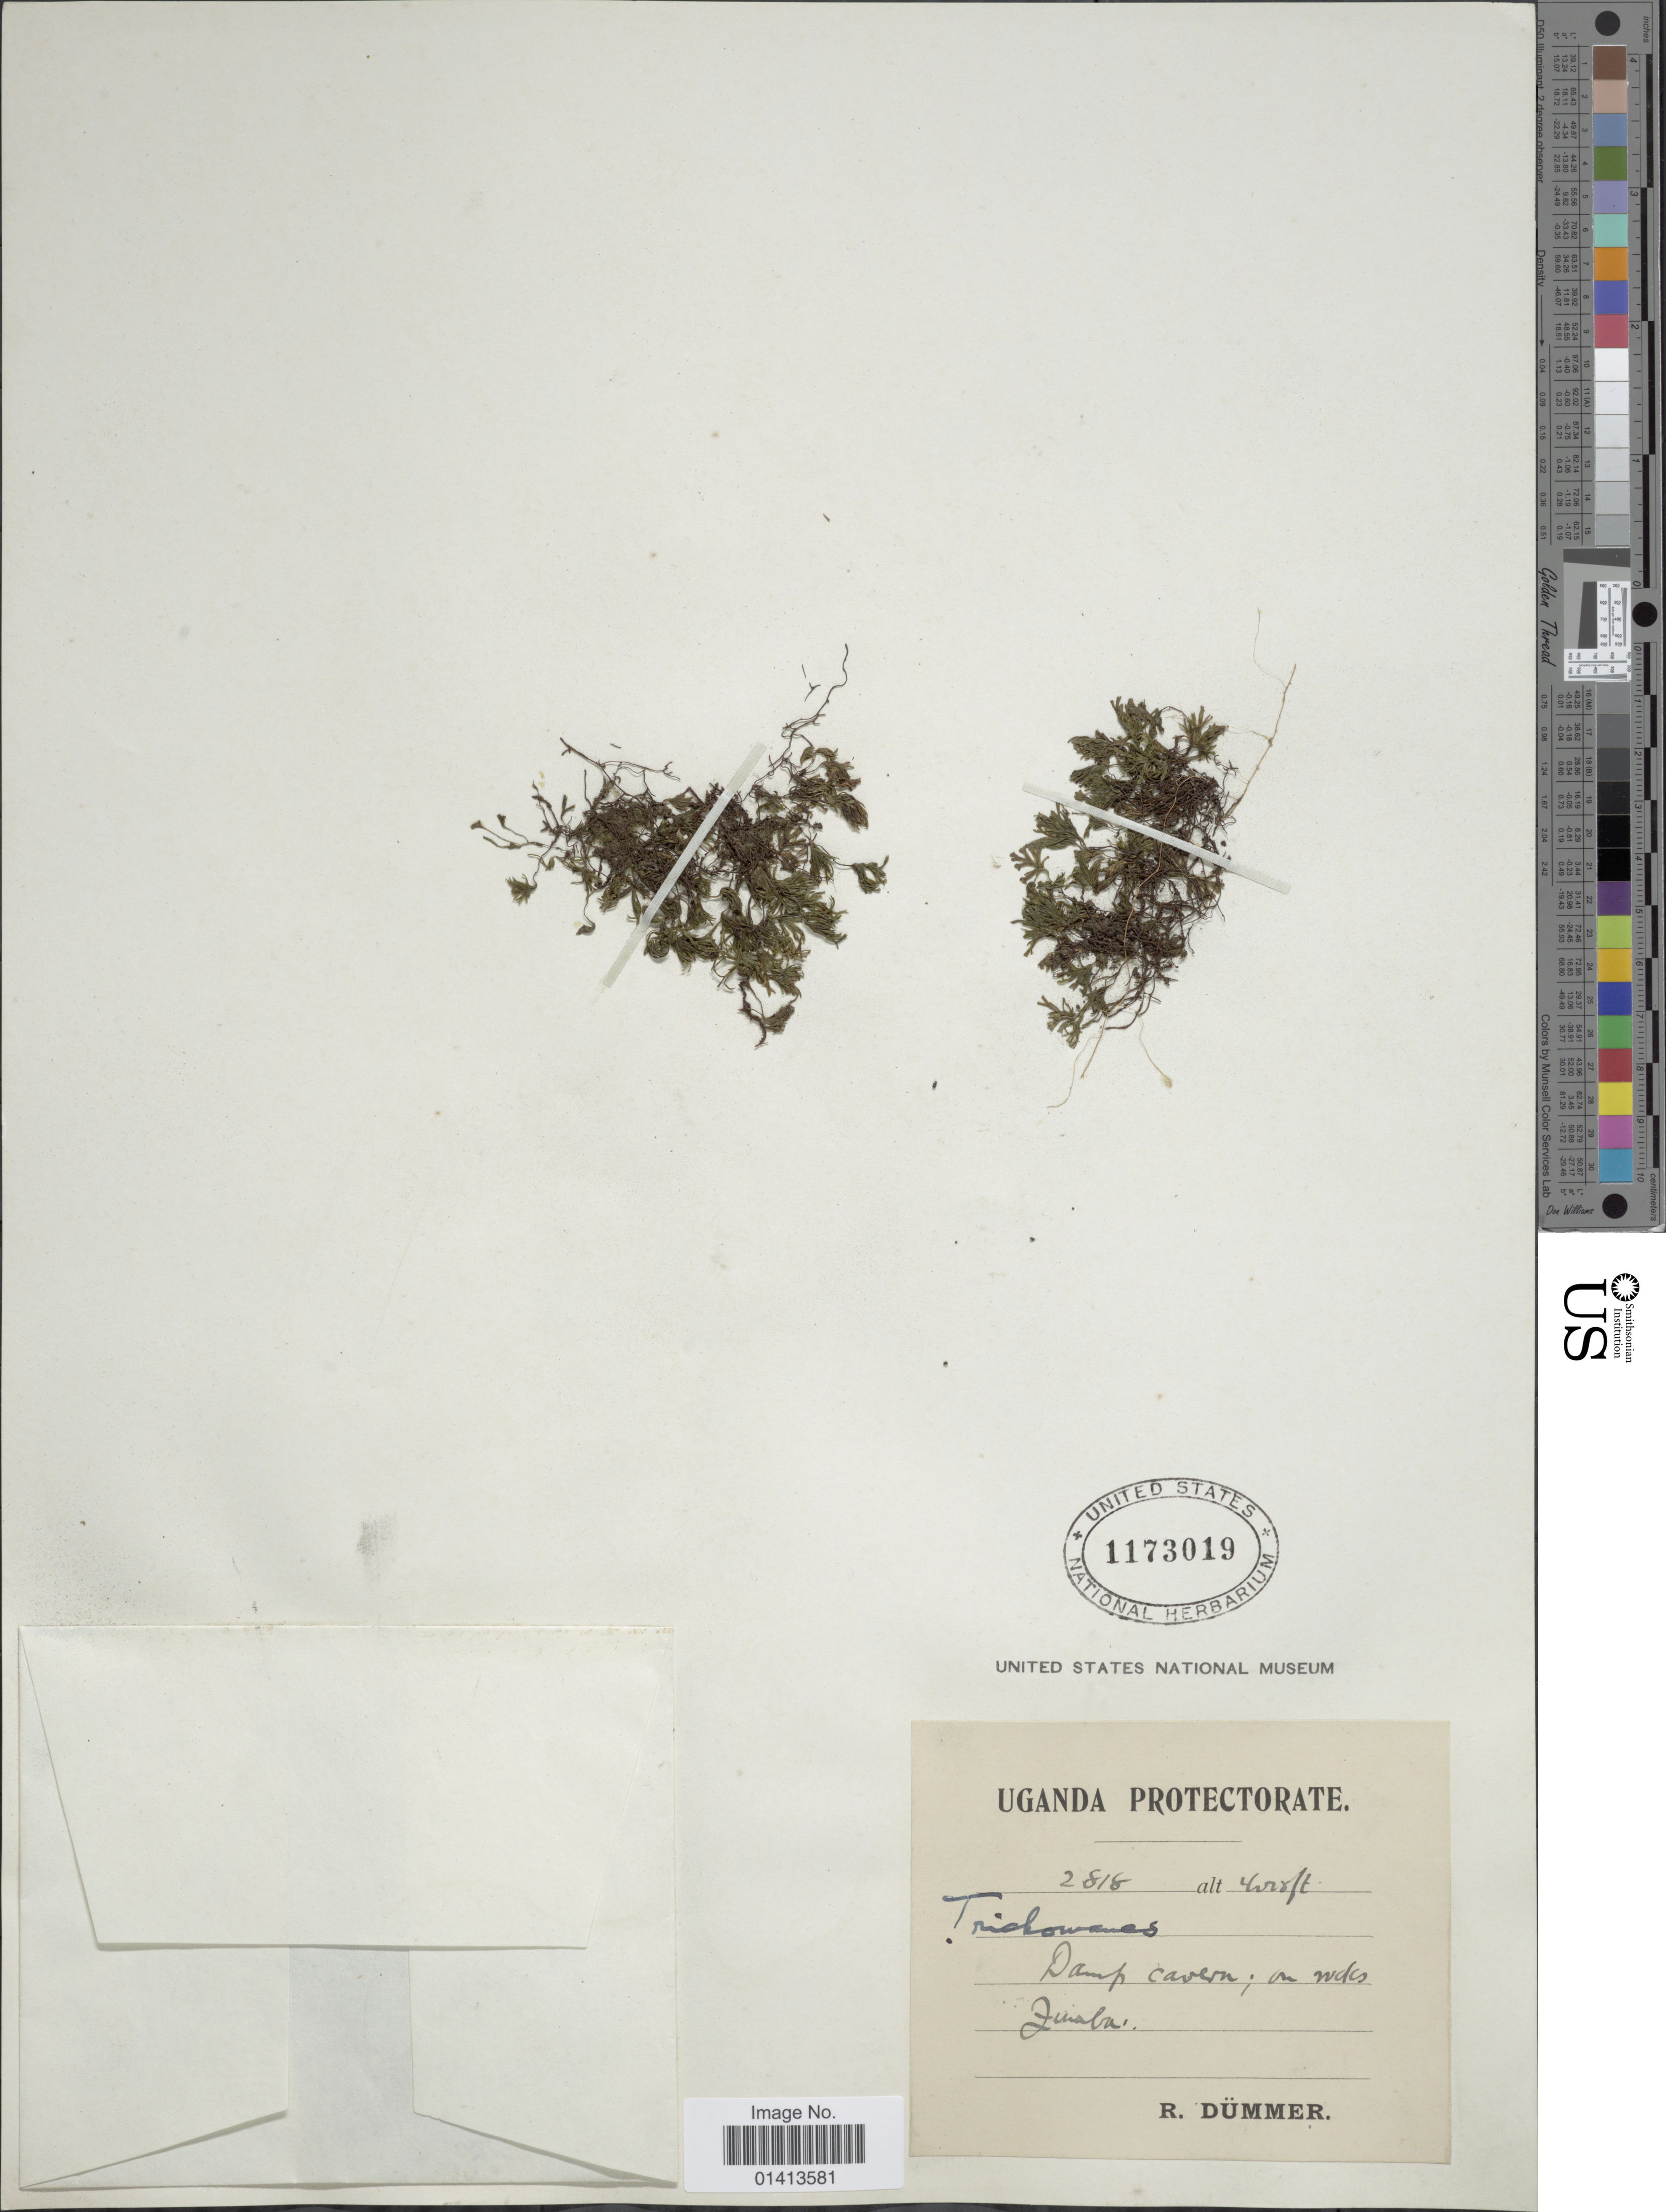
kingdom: Plantae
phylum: Tracheophyta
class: Polypodiopsida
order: Hymenophyllales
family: Hymenophyllaceae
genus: Crepidomanes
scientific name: Crepidomanes sp.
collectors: R. A. Dümmer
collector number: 2818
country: Uganda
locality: Damp cavern; on rocks Jumba.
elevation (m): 1219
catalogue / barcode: US 1173019